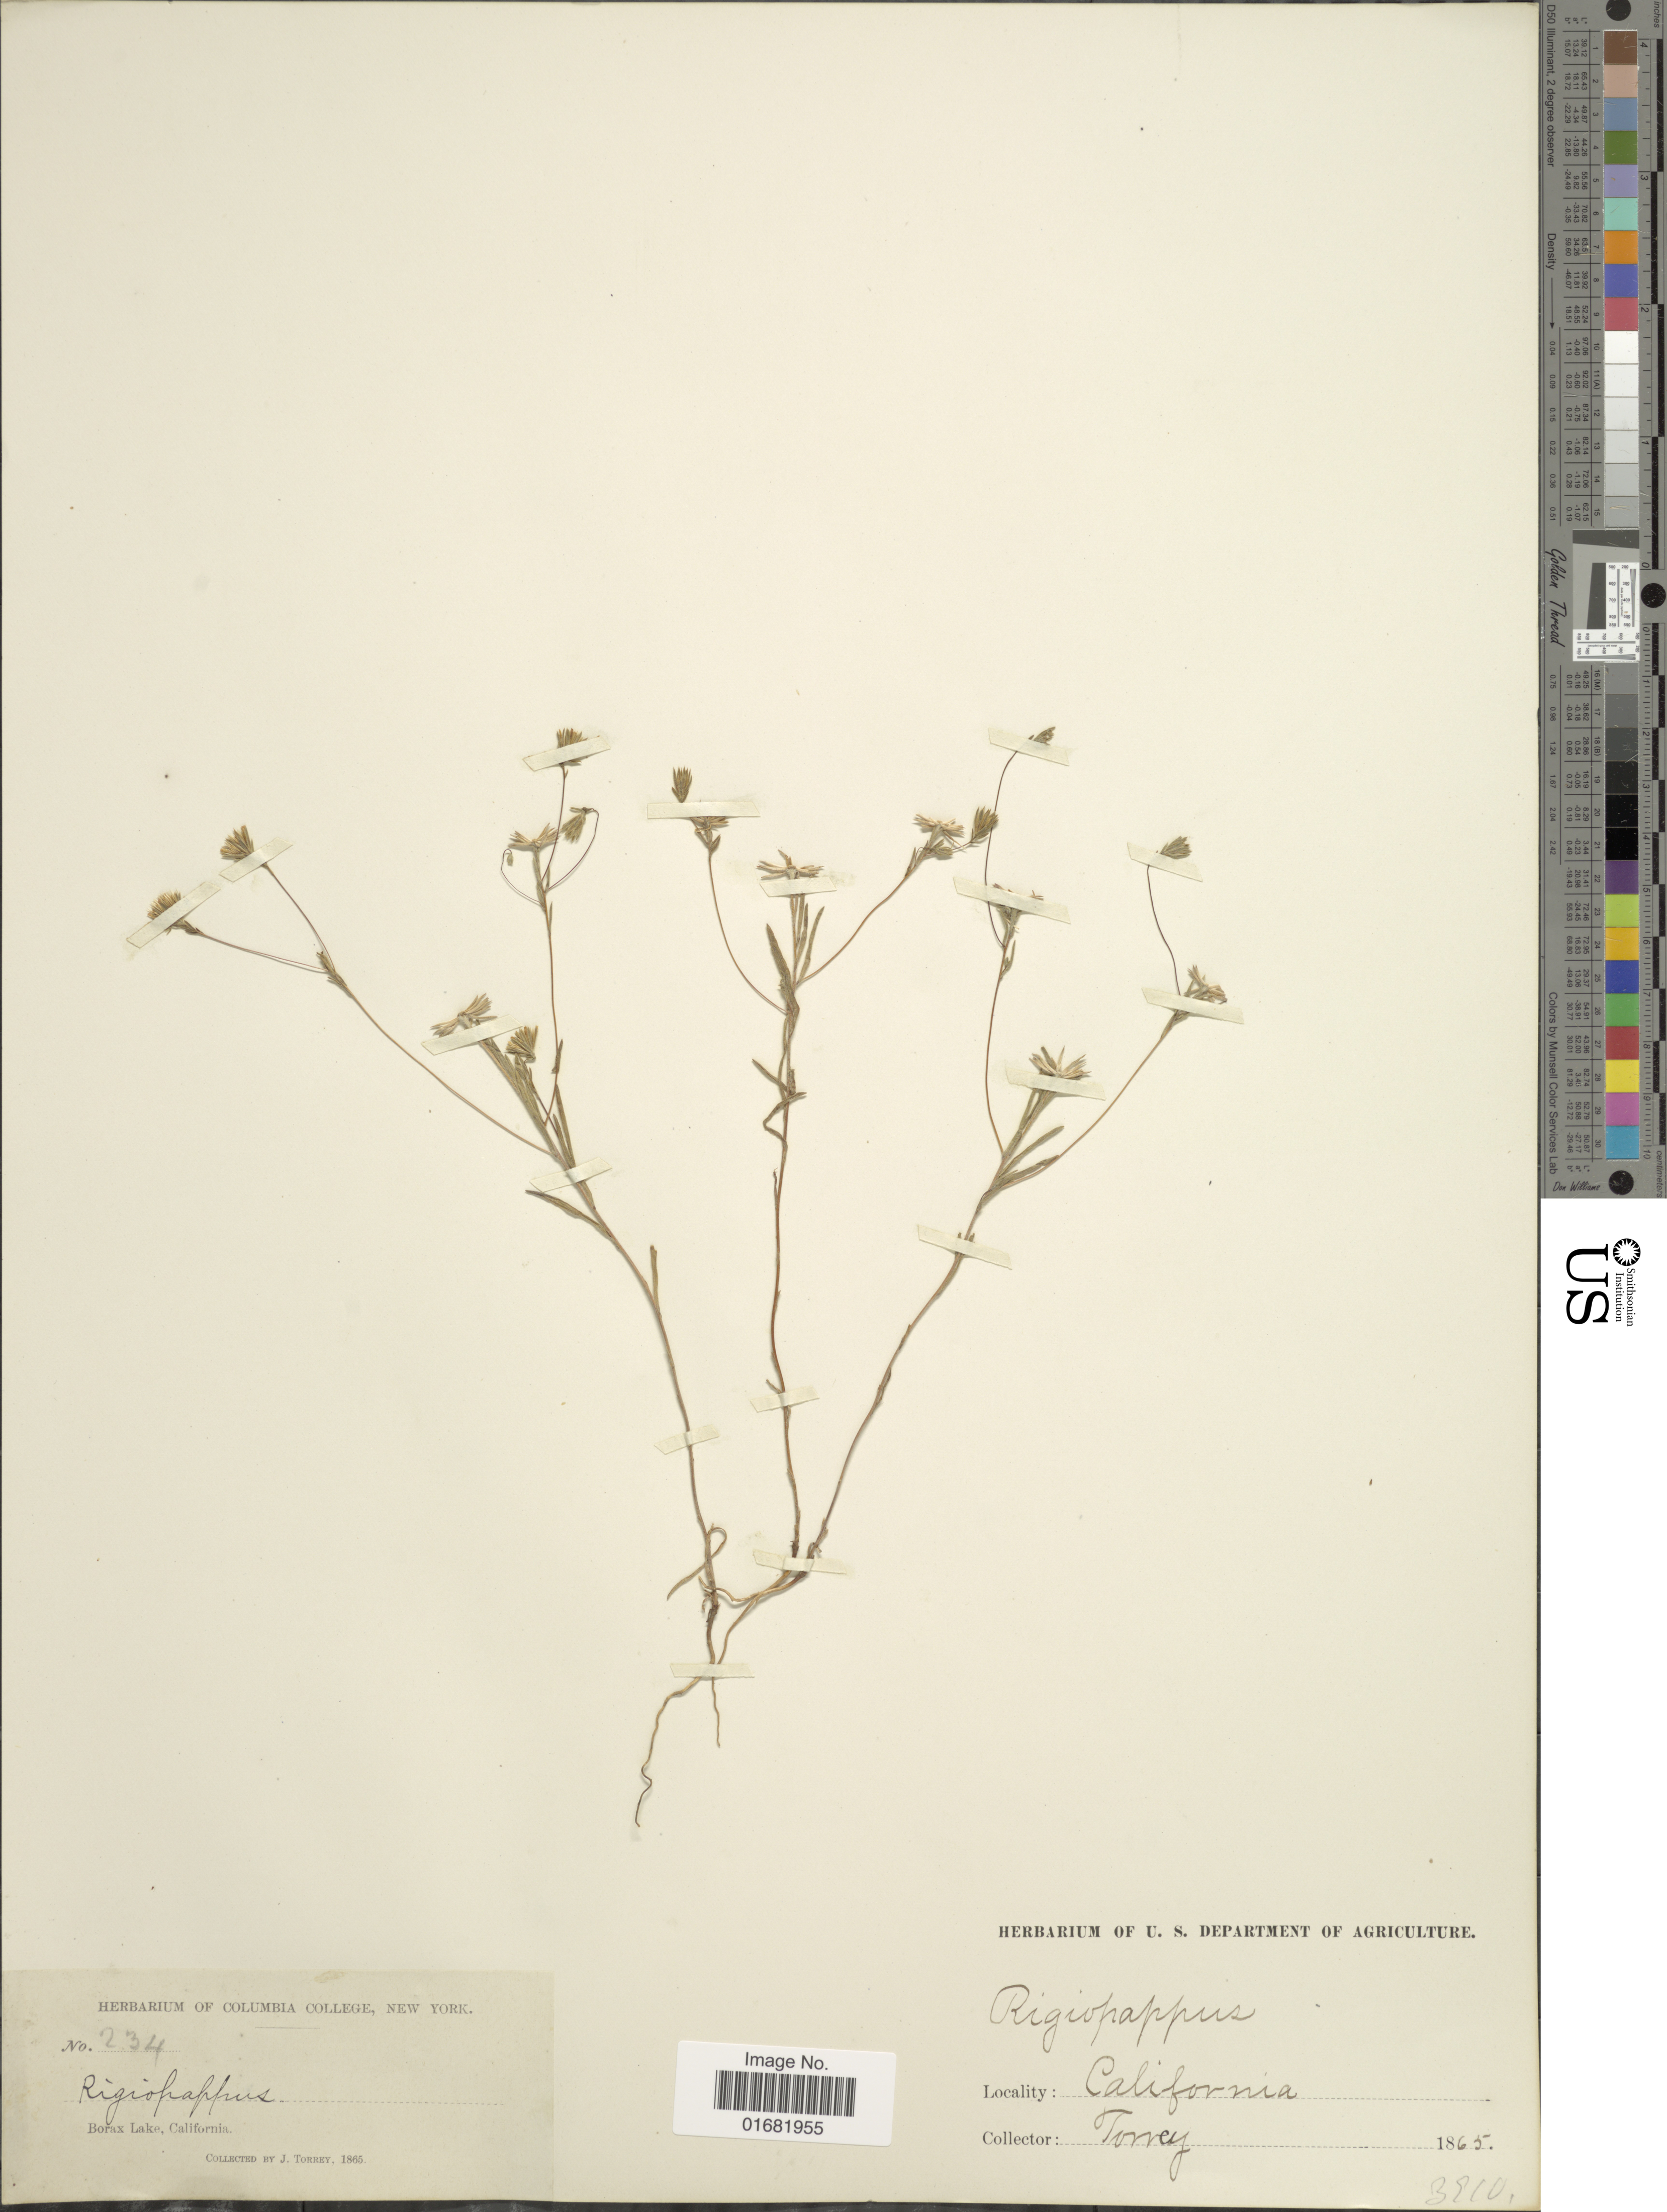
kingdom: Plantae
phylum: Tracheophyta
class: Magnoliopsida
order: Asterales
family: Asteraceae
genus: Rigiopappus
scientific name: Rigiopappus leptocladus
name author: A. Gray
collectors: J. Torrey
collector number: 234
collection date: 1865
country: United States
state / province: California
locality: Borax Lake